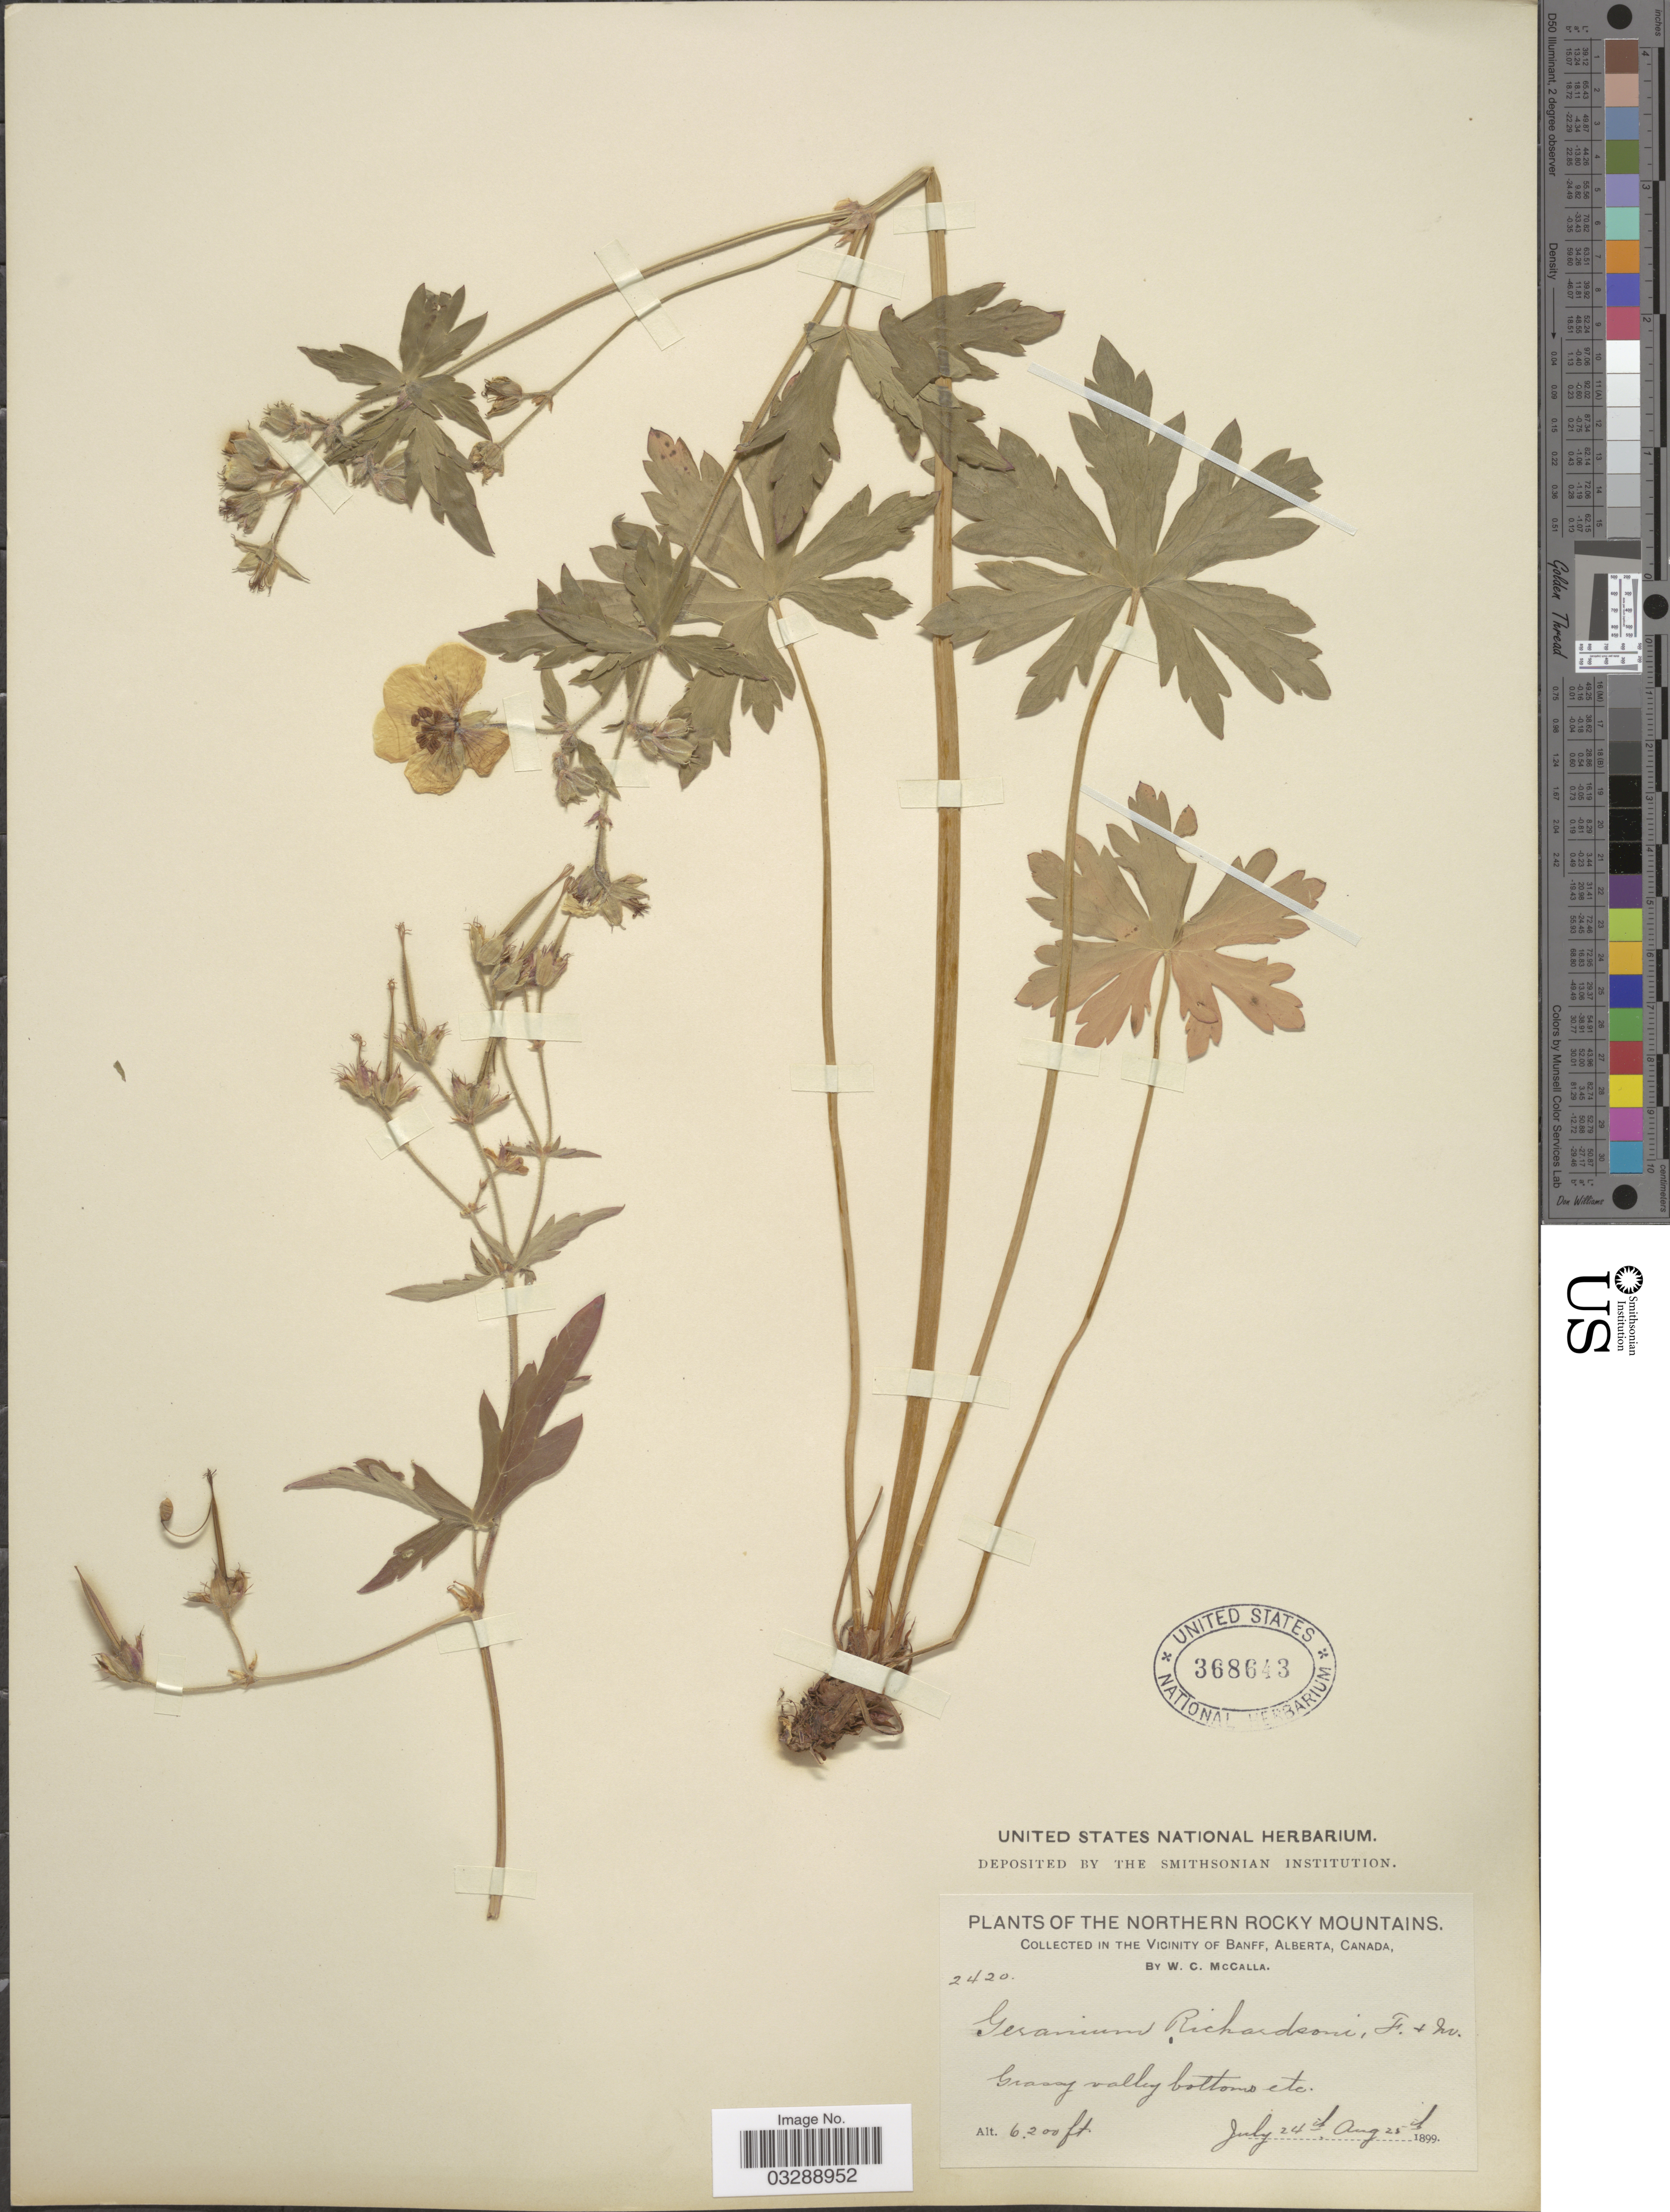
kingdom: Plantae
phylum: Tracheophyta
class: Magnoliopsida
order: Geraniales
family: Geraniaceae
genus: Geranium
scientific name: Geranium richardsonii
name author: Fisch. & Trautv.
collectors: W. McCalla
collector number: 2420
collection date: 1899-07-24/1899-08-25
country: Canada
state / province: Alberta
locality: The Northern Rocky Mountains. In the vicinity of Banff. Grassy valley bottoms.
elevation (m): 1890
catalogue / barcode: US 368643